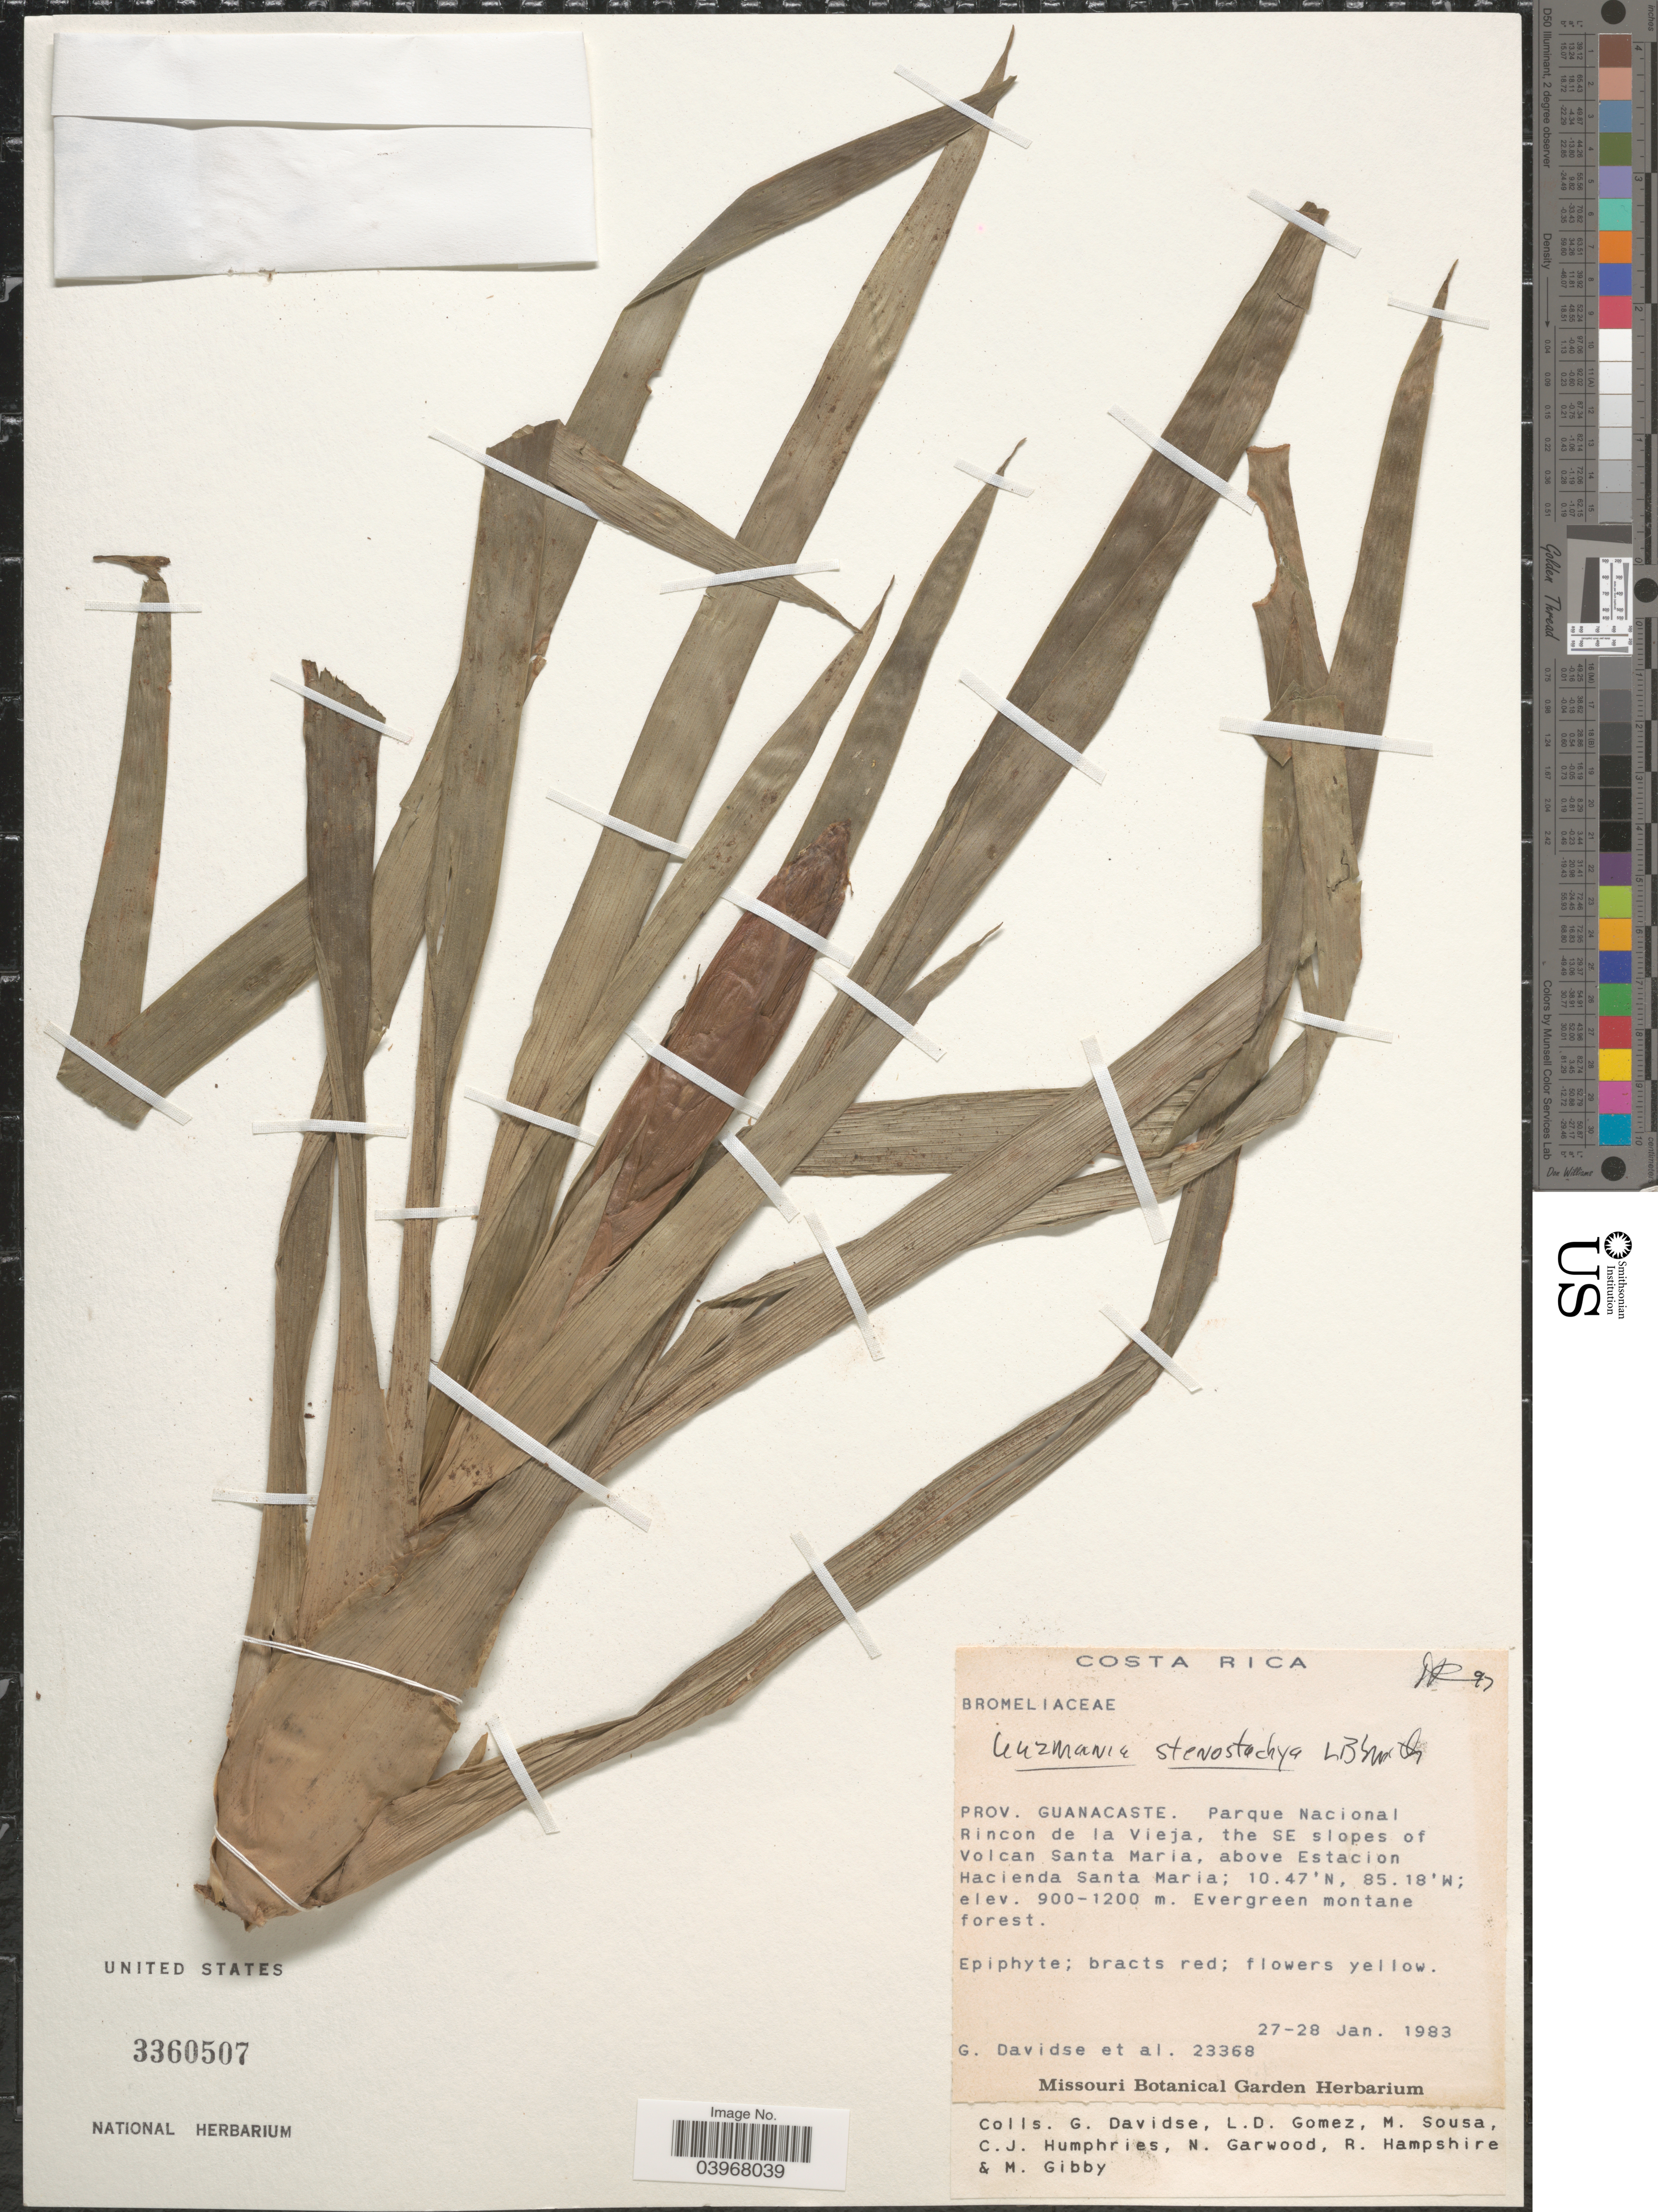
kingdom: Plantae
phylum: Tracheophyta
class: Liliopsida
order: Poales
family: Bromeliaceae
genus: Guzmania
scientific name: Guzmania stenostachya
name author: L.B. Sm.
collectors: G. Davidse, L. D. Gómez, M. Sousa, C. J. Humphries & et al.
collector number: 23368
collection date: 1983-01-27/1983-01-28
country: Costa Rica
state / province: Guanacaste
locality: Parque Nacional Rincon de la Vieja, the SE slopes of Volcan Santa Maria, above Estacion Hacienda Santa Maria.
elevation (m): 900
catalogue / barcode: US 3360507